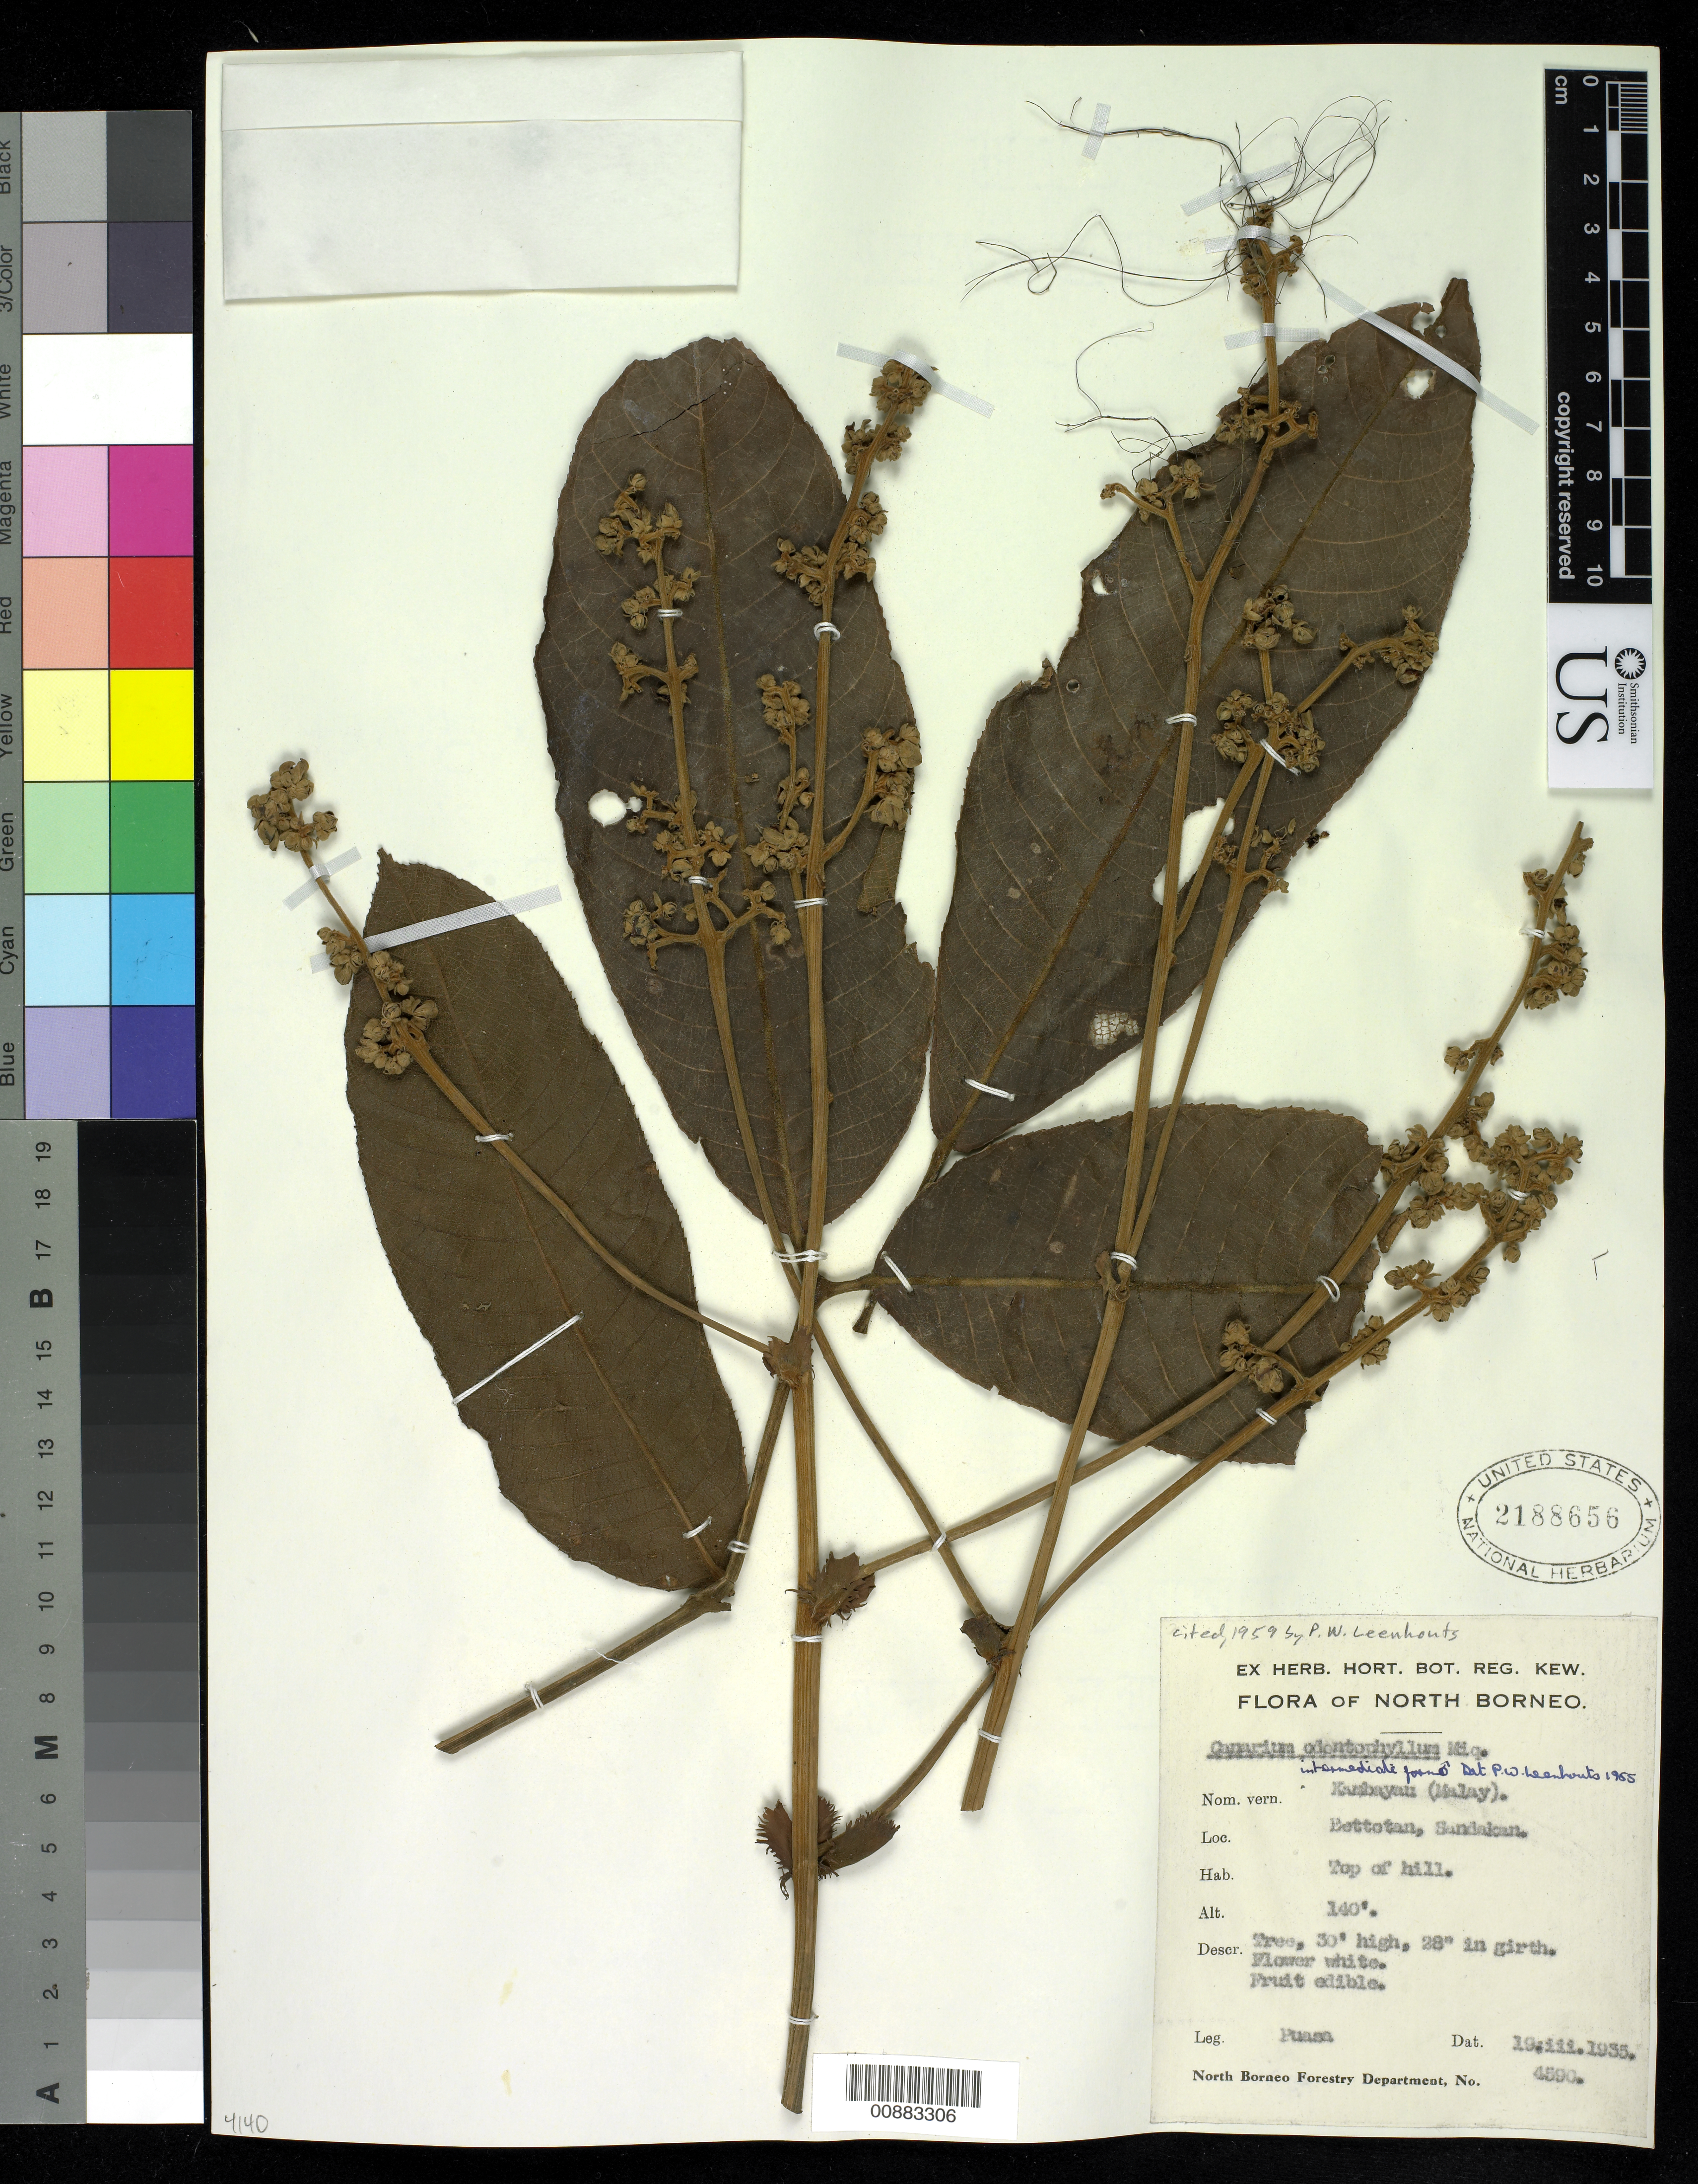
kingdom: Plantae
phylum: Tracheophyta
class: Magnoliopsida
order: Sapindales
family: Burseraceae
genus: Canarium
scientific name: Canarium odontophyllum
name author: Miq.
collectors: M. Puasa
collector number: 4590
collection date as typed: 19 Mar 1935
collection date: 1935-03-19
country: Malaysia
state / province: Sabah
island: Borneo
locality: North Borneo; Bettotan, Sandakan.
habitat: Top of hill.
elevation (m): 43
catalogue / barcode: US 2188656